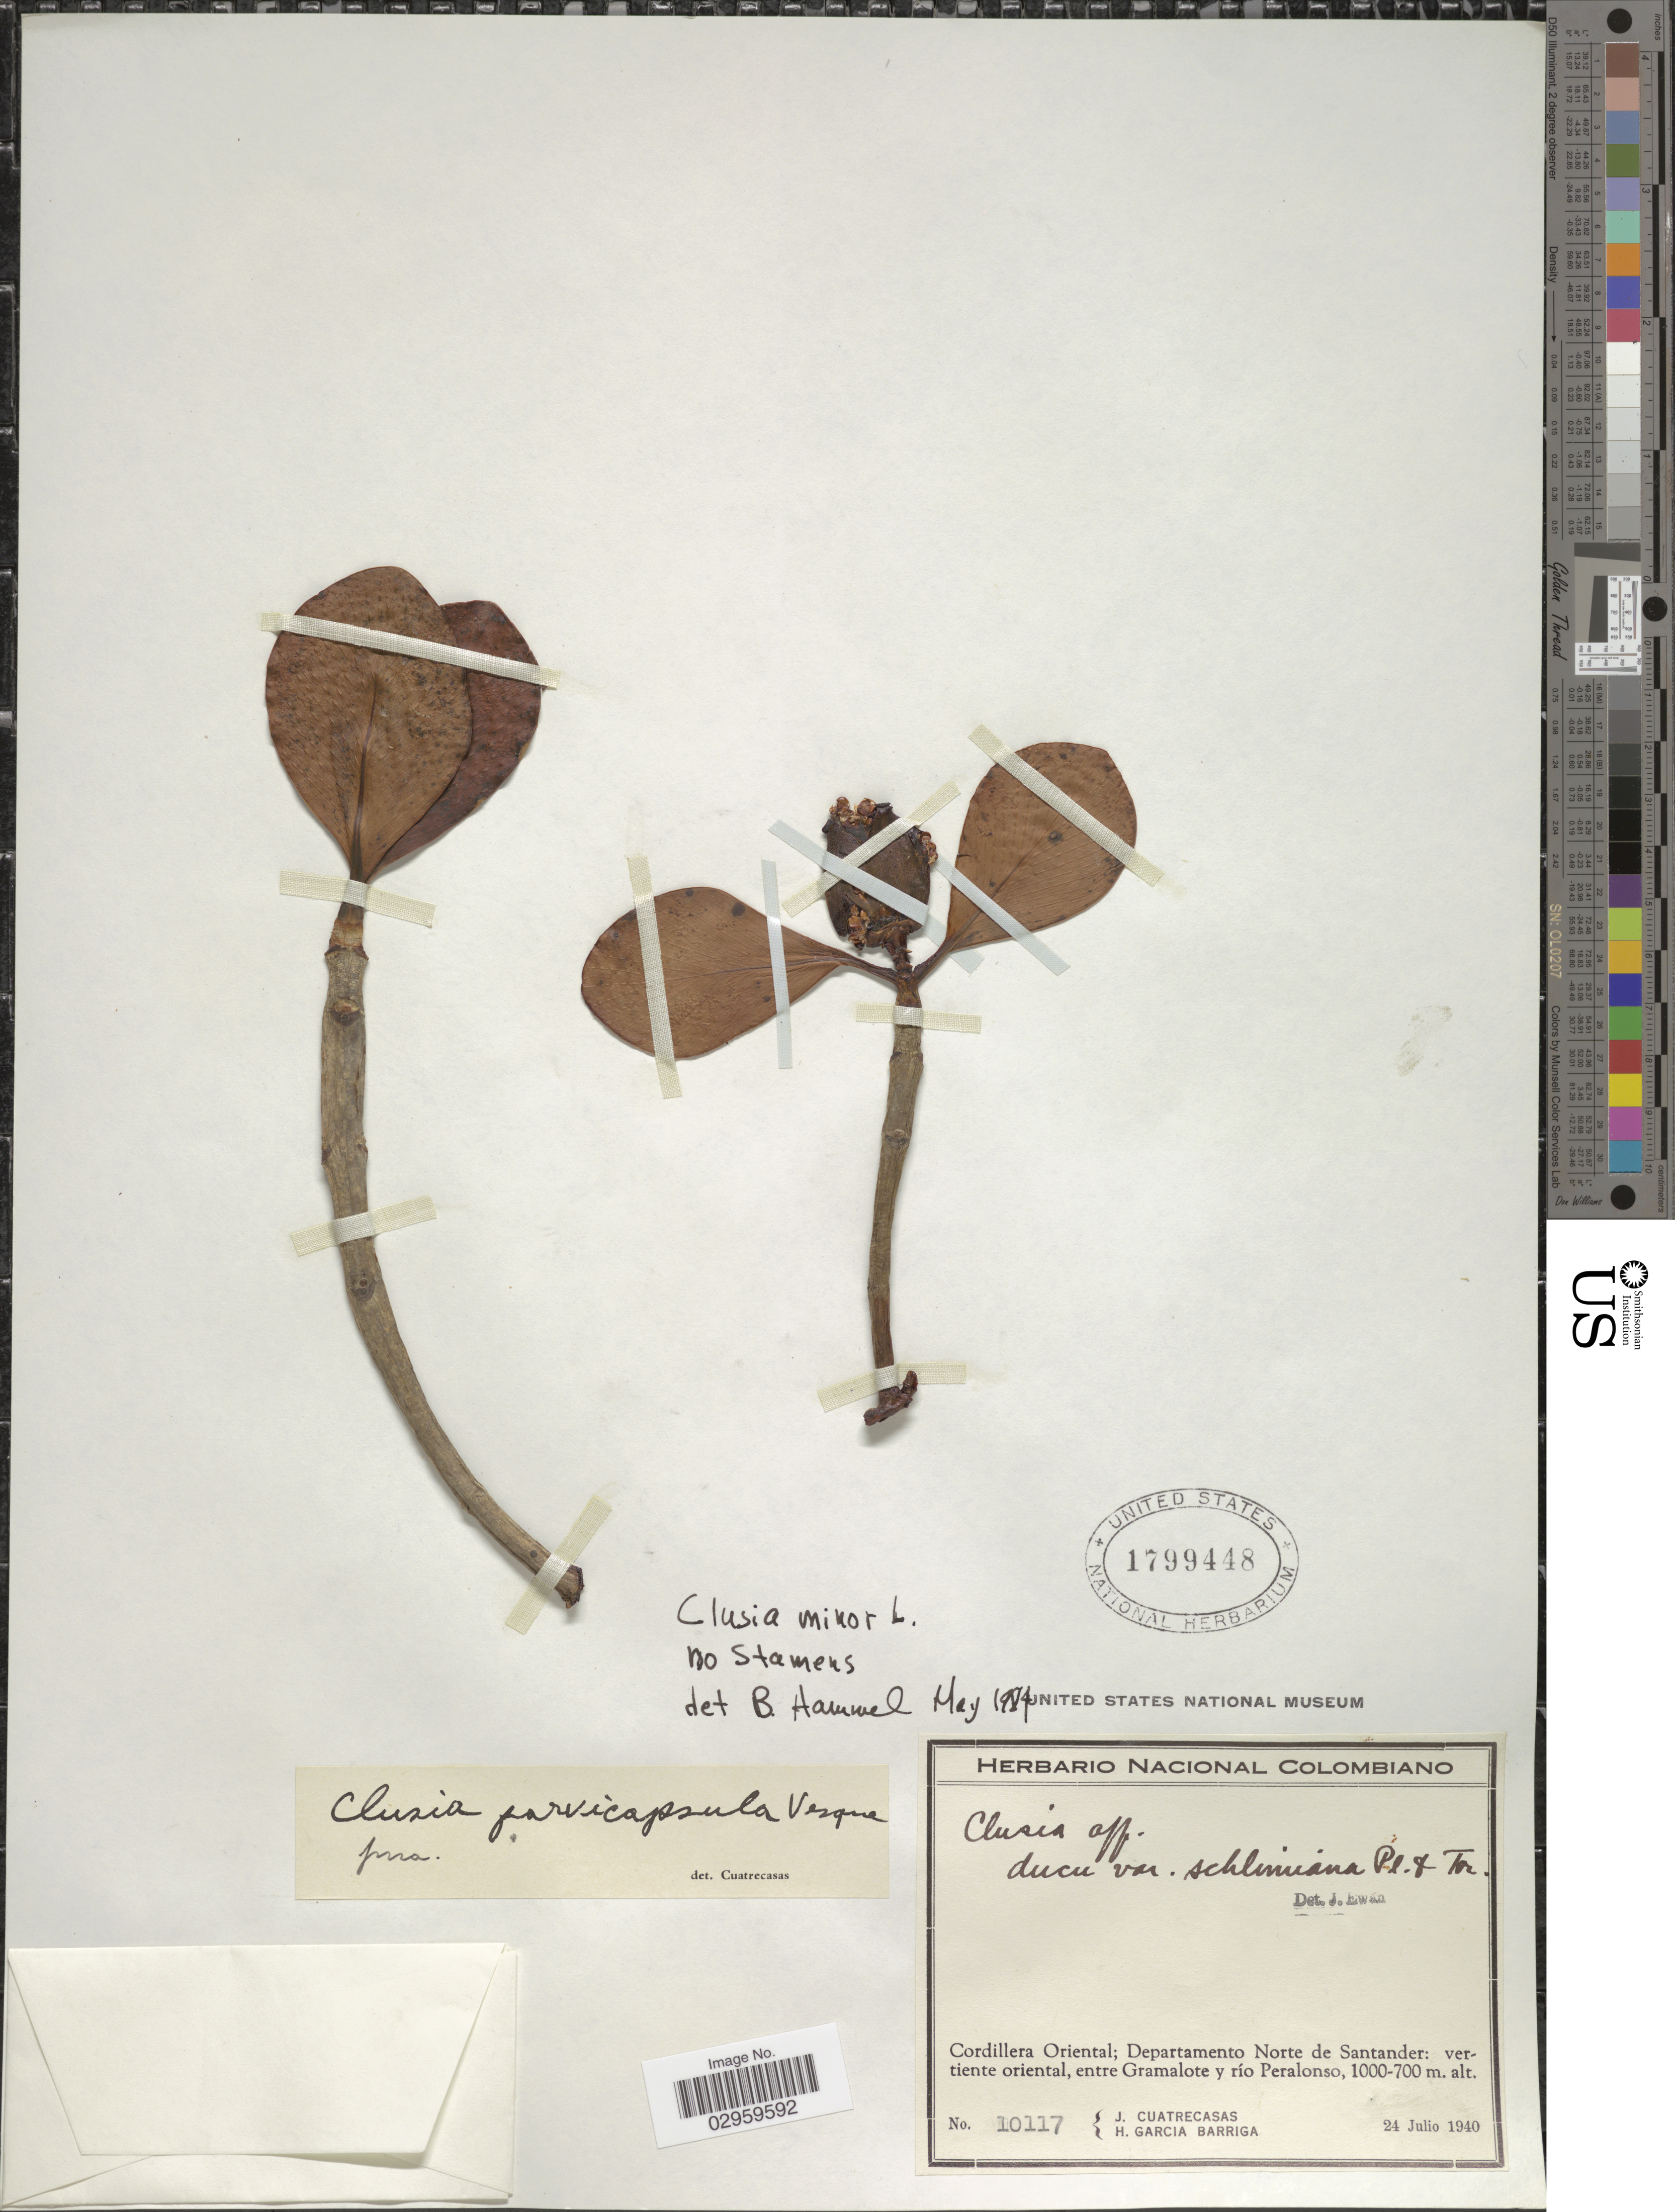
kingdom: Plantae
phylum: Tracheophyta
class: Magnoliopsida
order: Malpighiales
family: Clusiaceae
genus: Clusia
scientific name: Clusia minor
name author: L.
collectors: J. Cuatrecasas & H. García Barriga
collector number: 10117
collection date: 1940-07-24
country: Colombia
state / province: Norte de Santander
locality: Cordillera Oriental; Departamento Norte de Santander: vertiente oriental, entre Gramalote y río Peralonso.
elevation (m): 700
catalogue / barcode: US 1799448